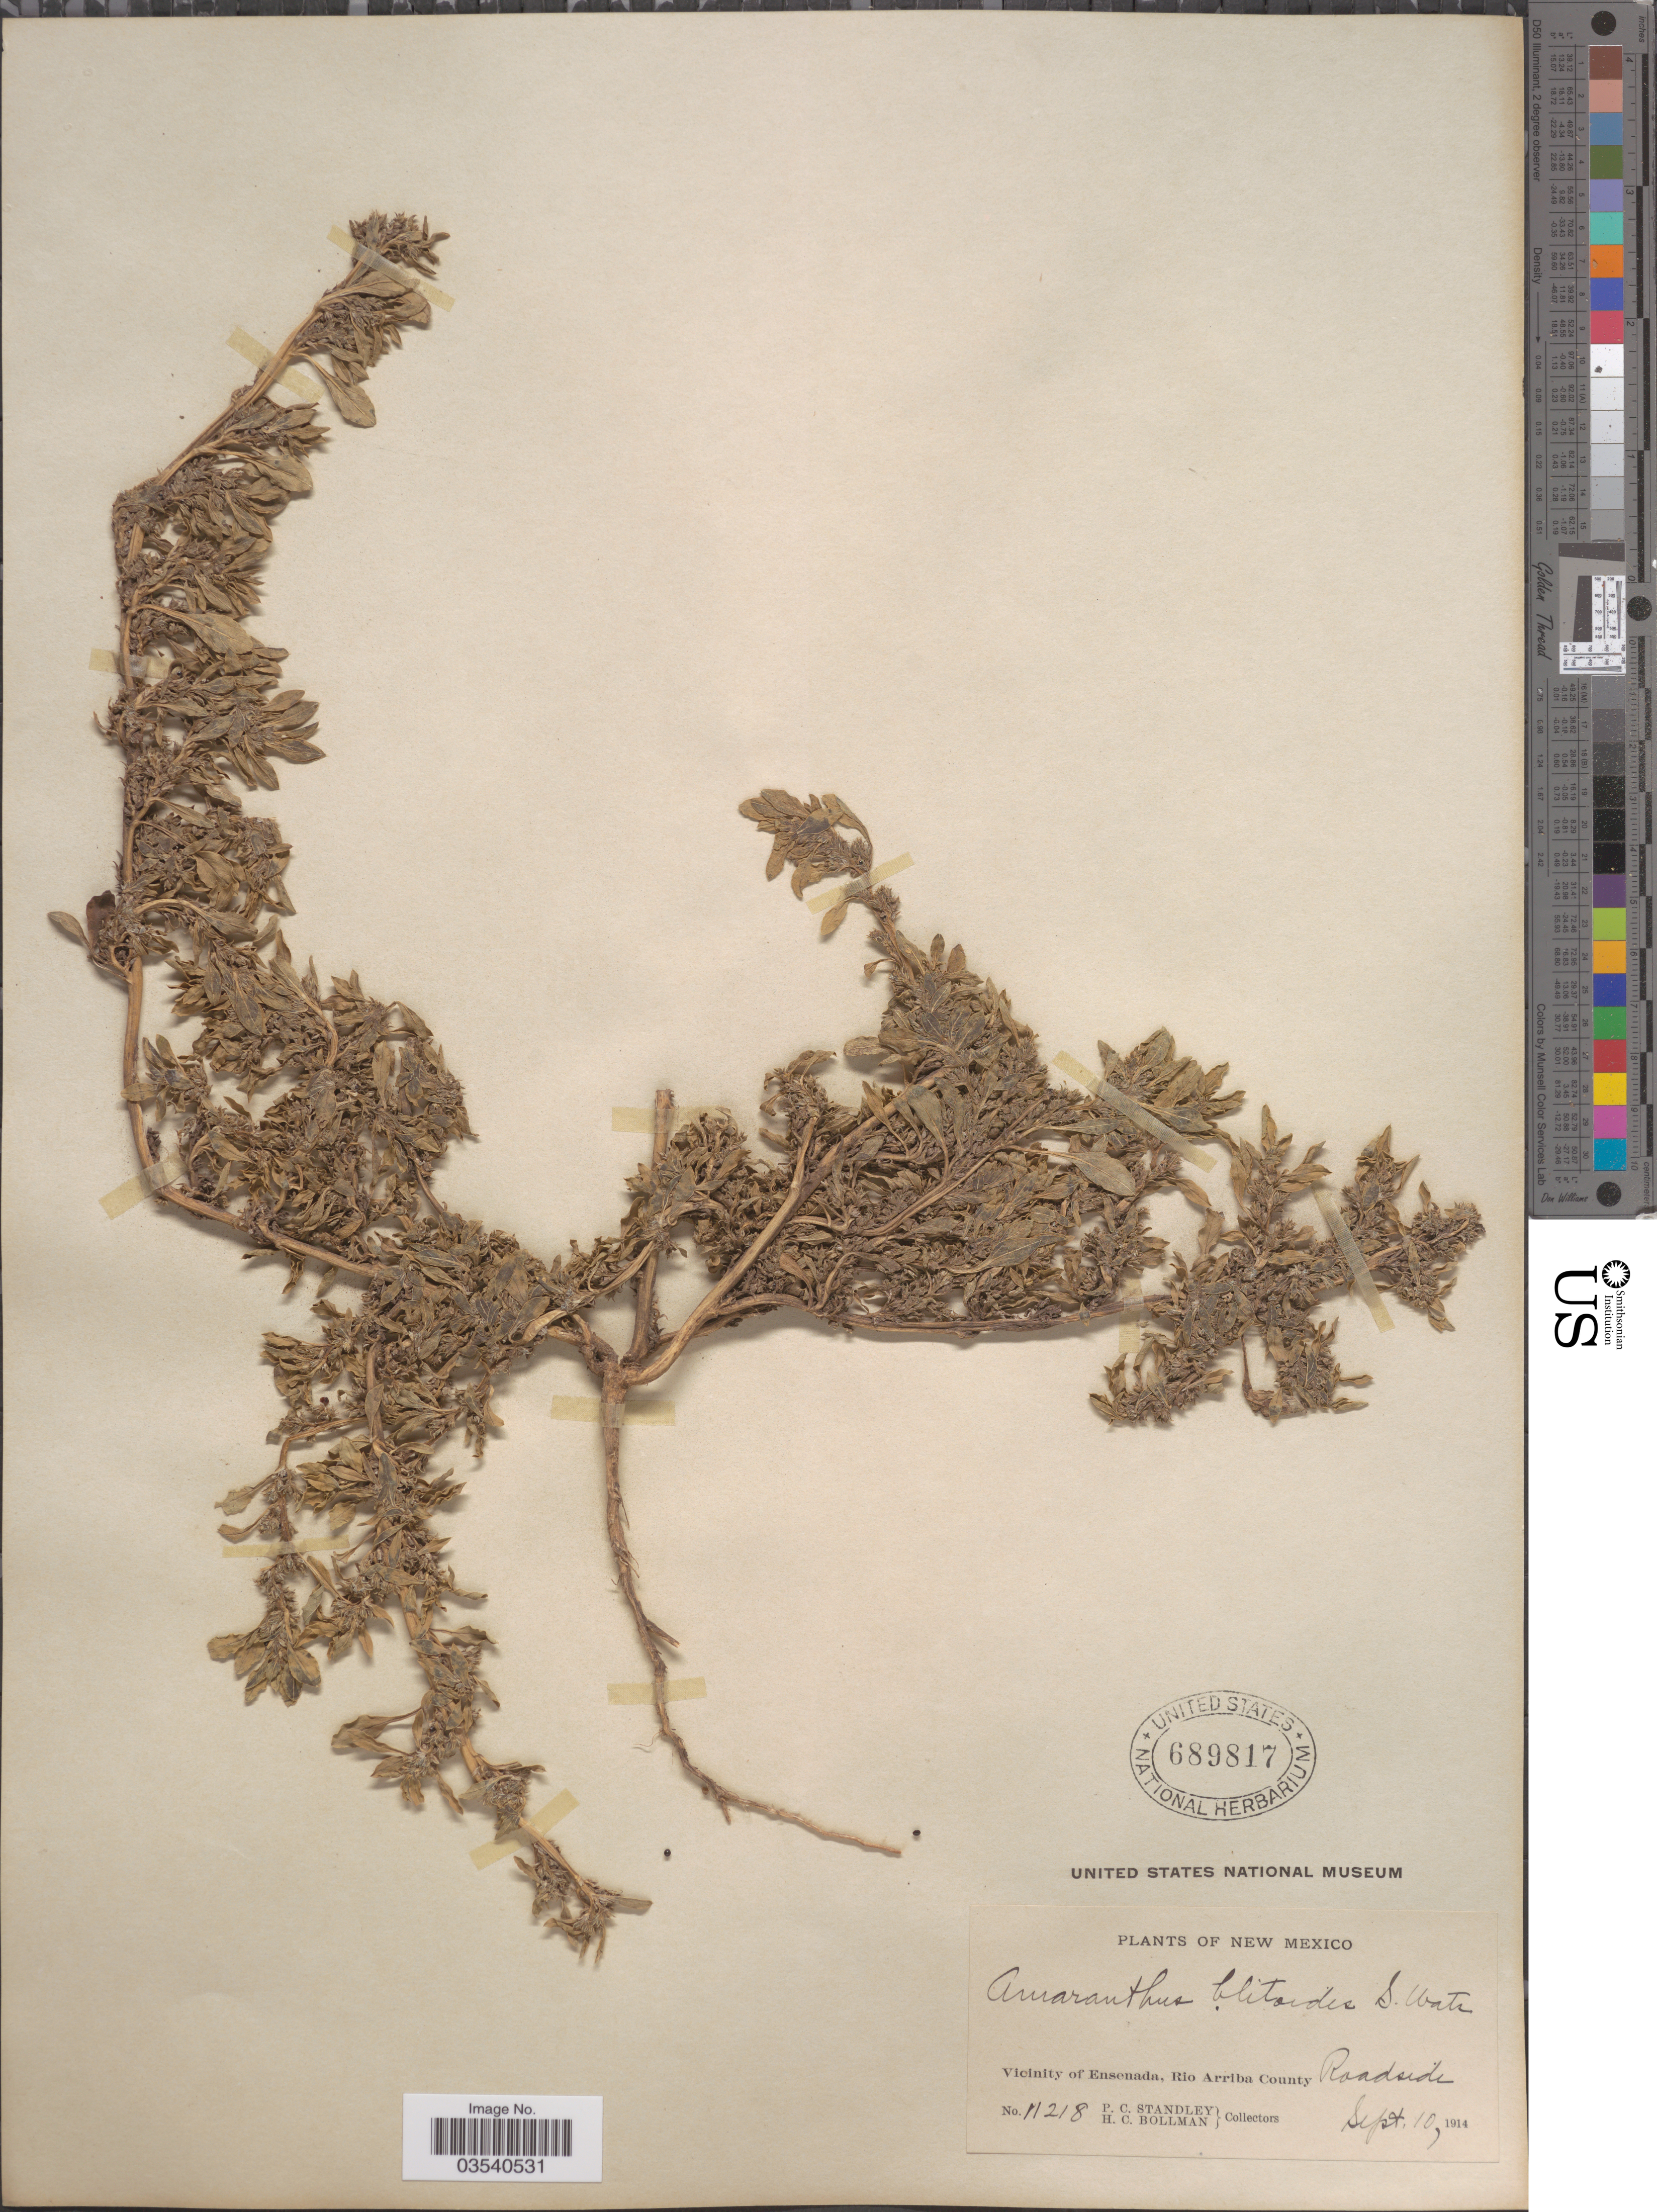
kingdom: Plantae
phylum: Tracheophyta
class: Magnoliopsida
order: Caryophyllales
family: Amaranthaceae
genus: Amaranthus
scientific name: Amaranthus graecizans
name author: L.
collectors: P. C. Standley & H. C. Bollman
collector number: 11218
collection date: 1914-09-10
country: United States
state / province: New Mexico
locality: Vicinity of Ensenada, Rio Arriba County.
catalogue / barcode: US 689817